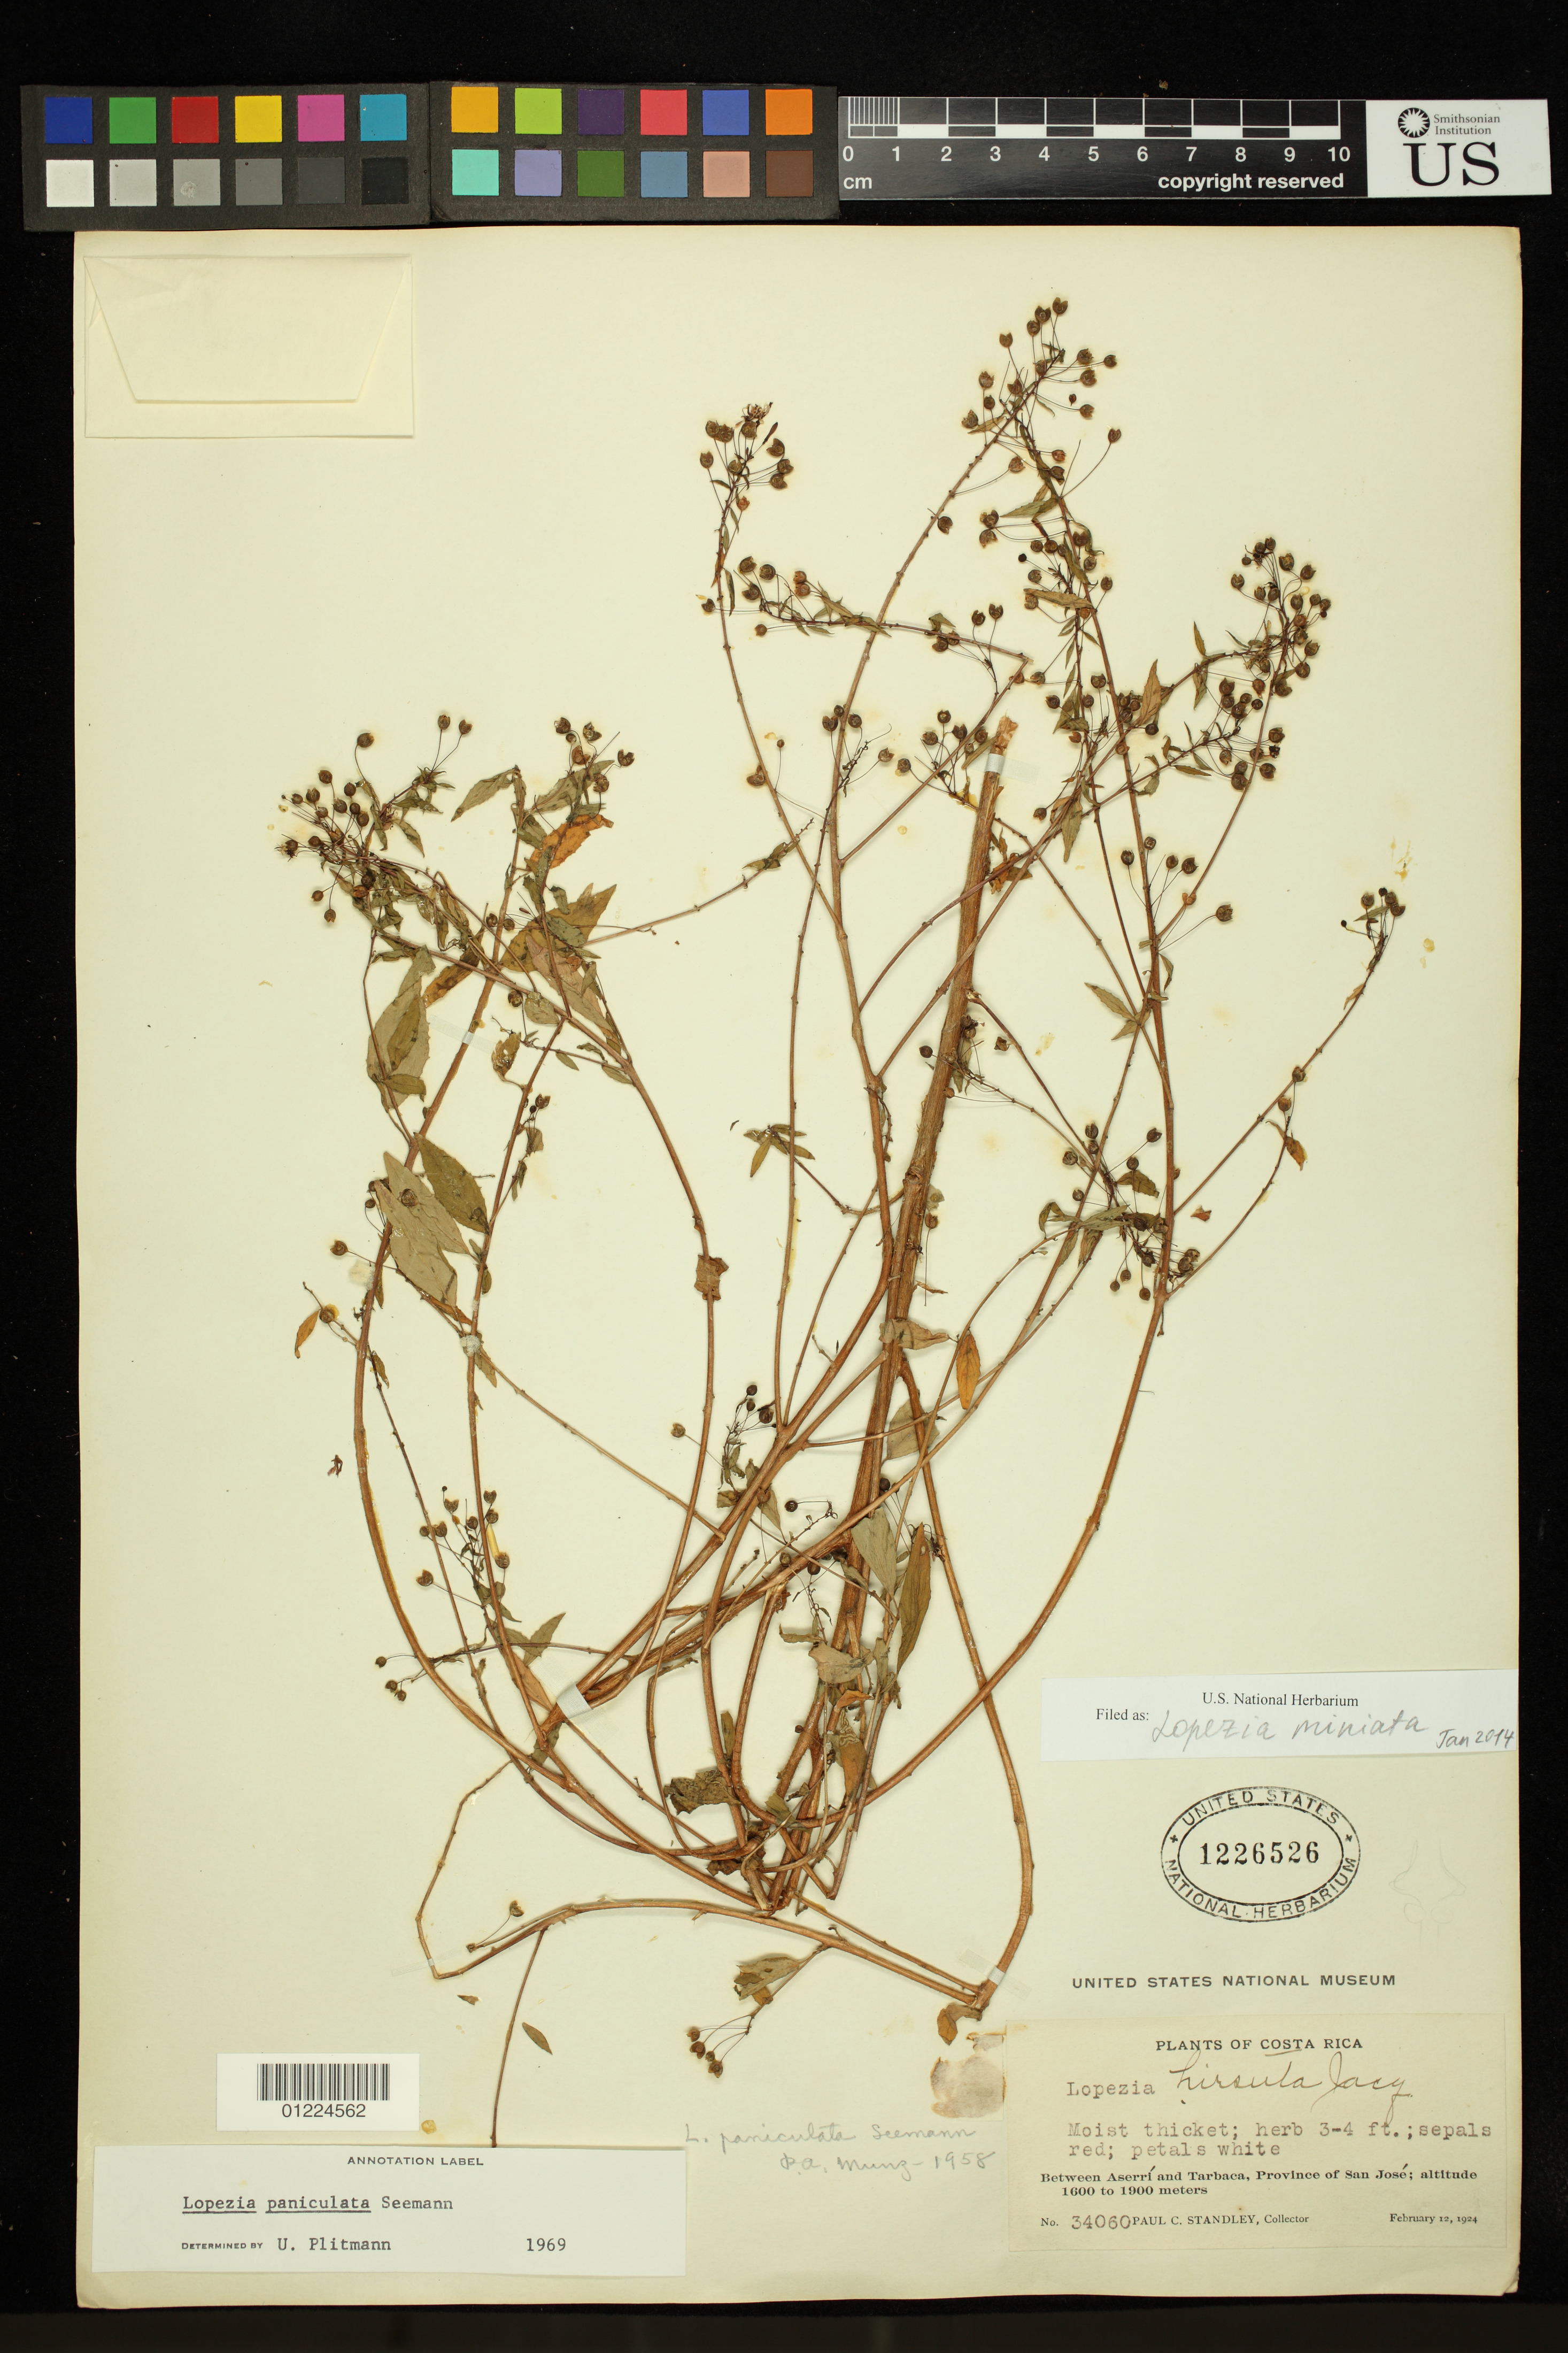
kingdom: Plantae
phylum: Tracheophyta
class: Magnoliopsida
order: Myrtales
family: Onagraceae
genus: Lopezia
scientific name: Lopezia miniata subsp. paniculata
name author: (Seem.) Plitmann et al.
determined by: Wagner, W. L., (BOT), Smithsonian Institution - National Museum of Natural History (UNITED STATES)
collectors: P. C. Standley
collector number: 34060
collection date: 1924-02-12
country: Costa Rica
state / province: San Jose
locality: Between Aserri and Tarbaca.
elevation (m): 1600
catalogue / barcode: US 1226526